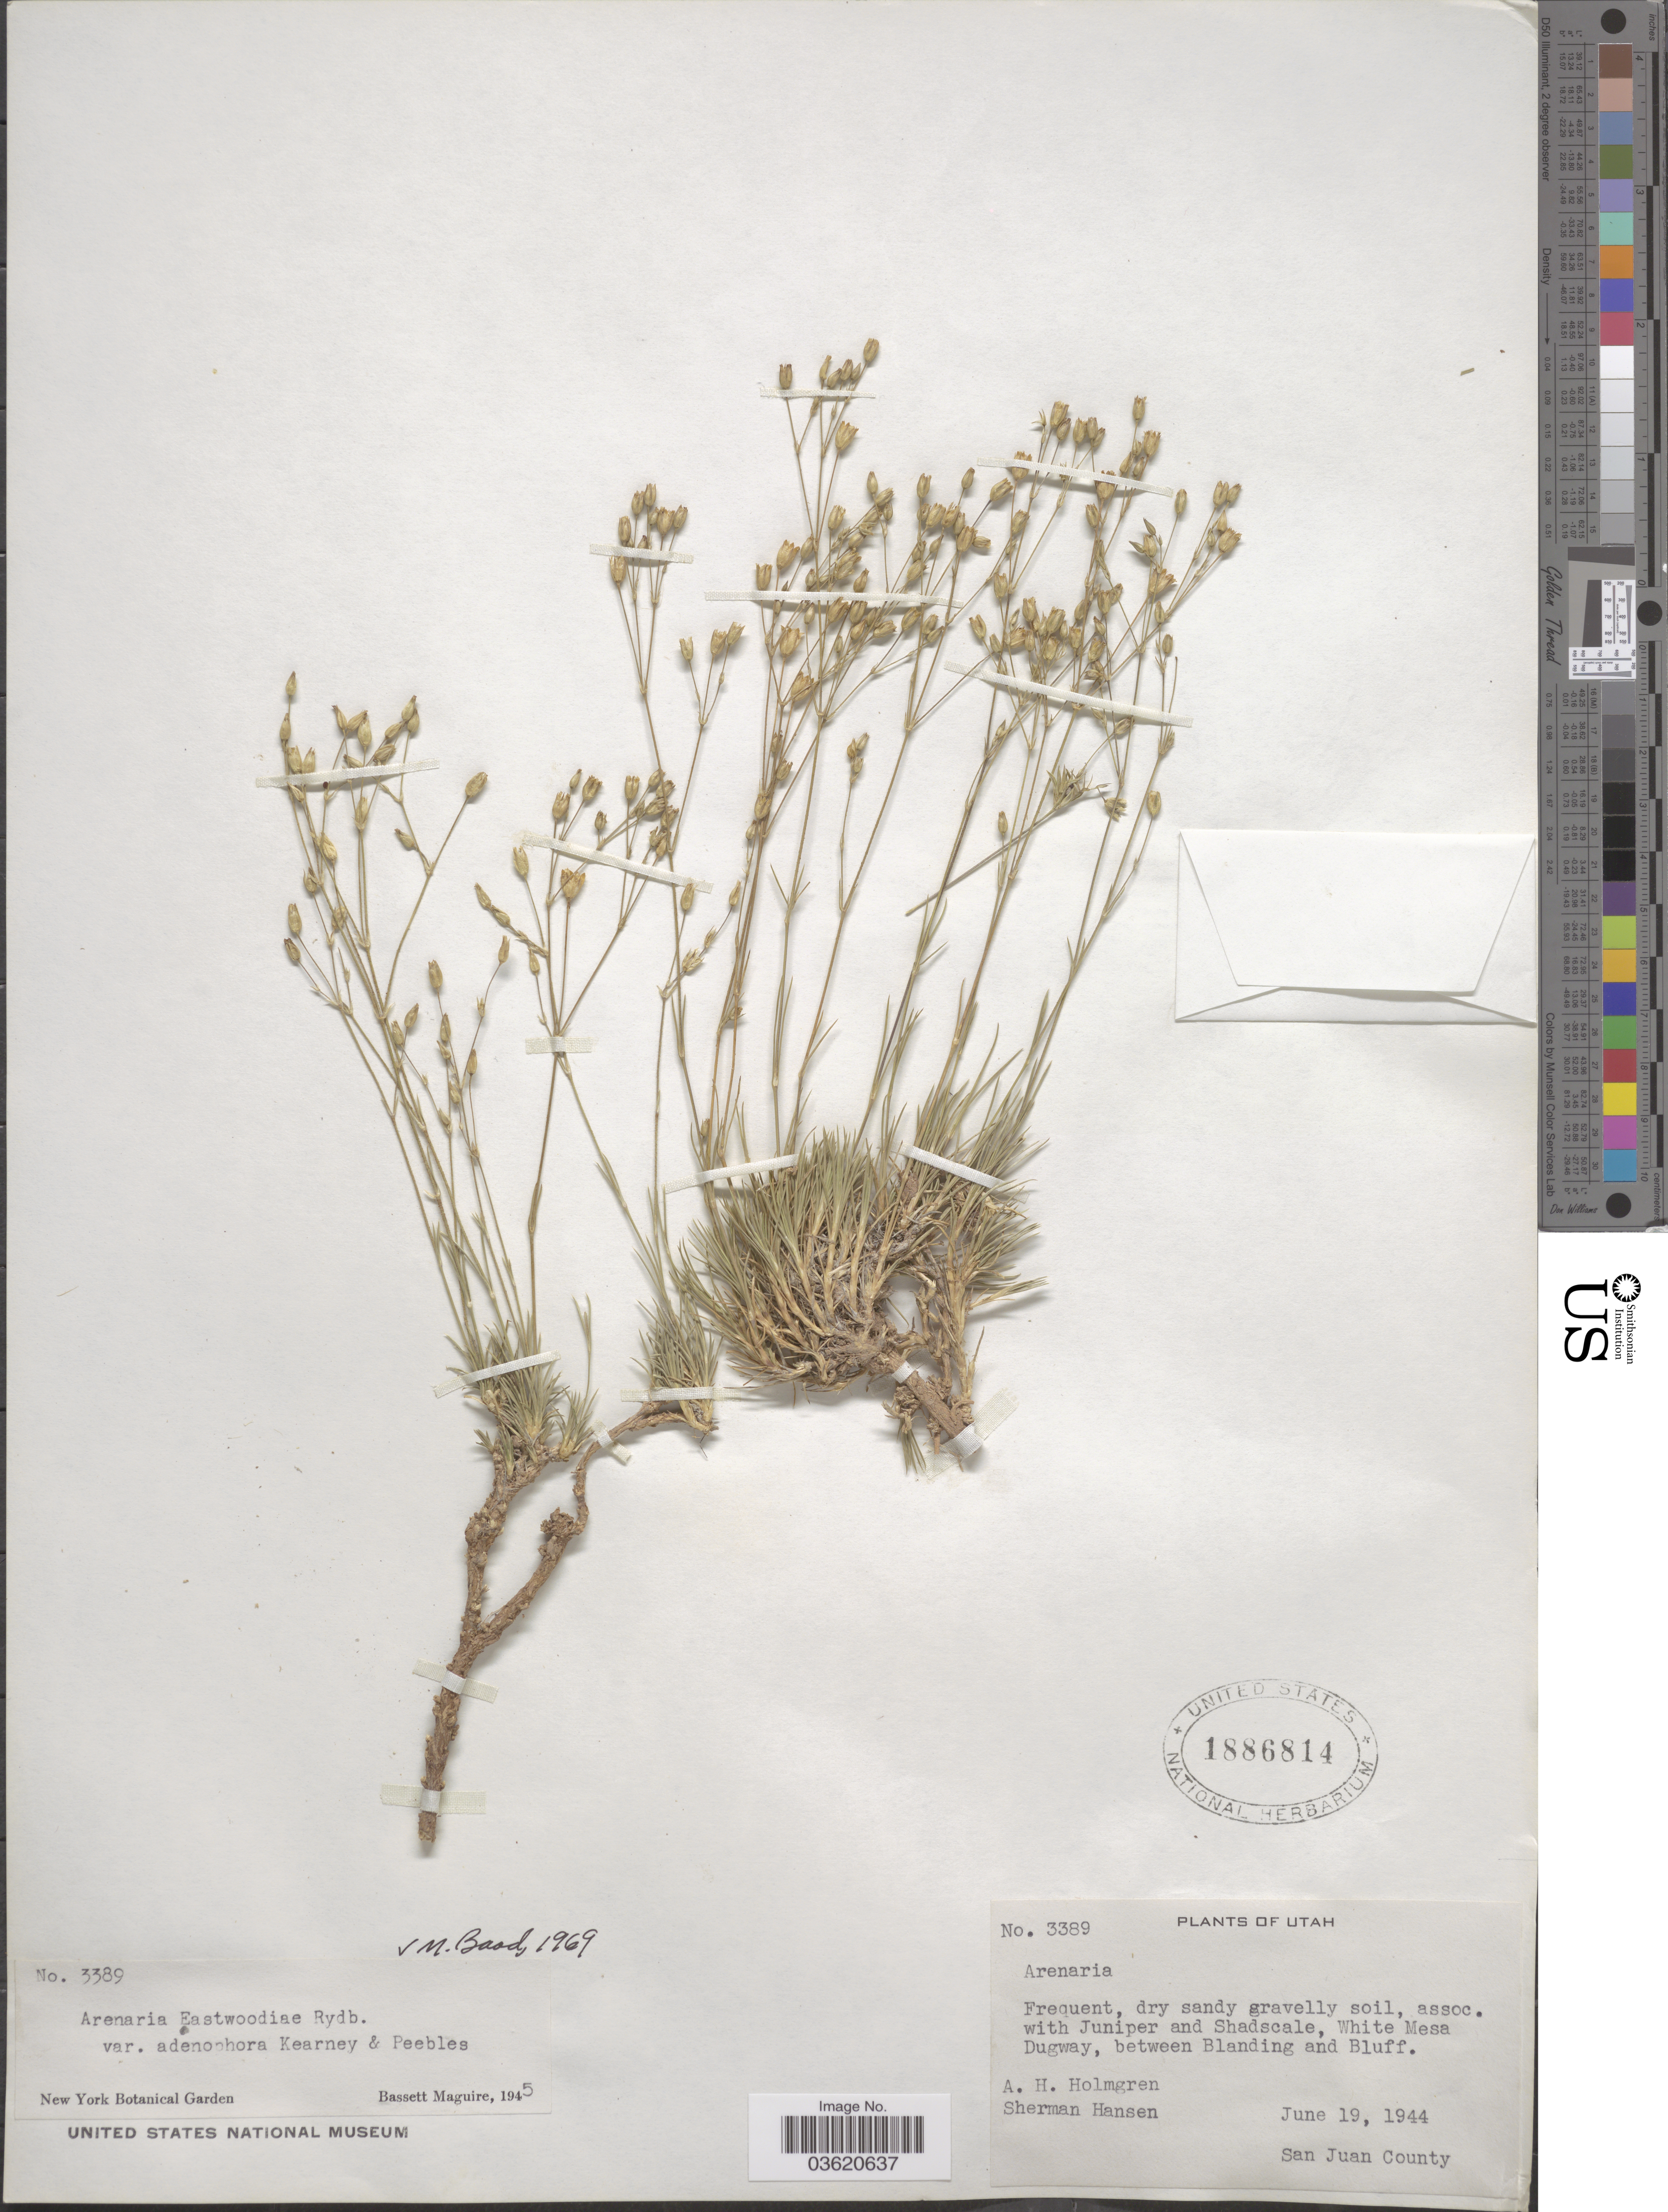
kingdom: Plantae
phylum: Tracheophyta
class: Magnoliopsida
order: Caryophyllales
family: Caryophyllaceae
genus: Eremogone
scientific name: Eremogone eastwoodiae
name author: (Rydb.) Ikonn.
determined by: Strong, Mark T., (BOT), Smithsonian Institution - National Museum of Natural History (UNITED STATES)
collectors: A. H. Holmgren & S. Hansen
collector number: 3389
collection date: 1944-06-19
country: United States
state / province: Utah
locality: White Mesa Dugway, between Blanding and Bluff. San Juan County.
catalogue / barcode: US 1886814